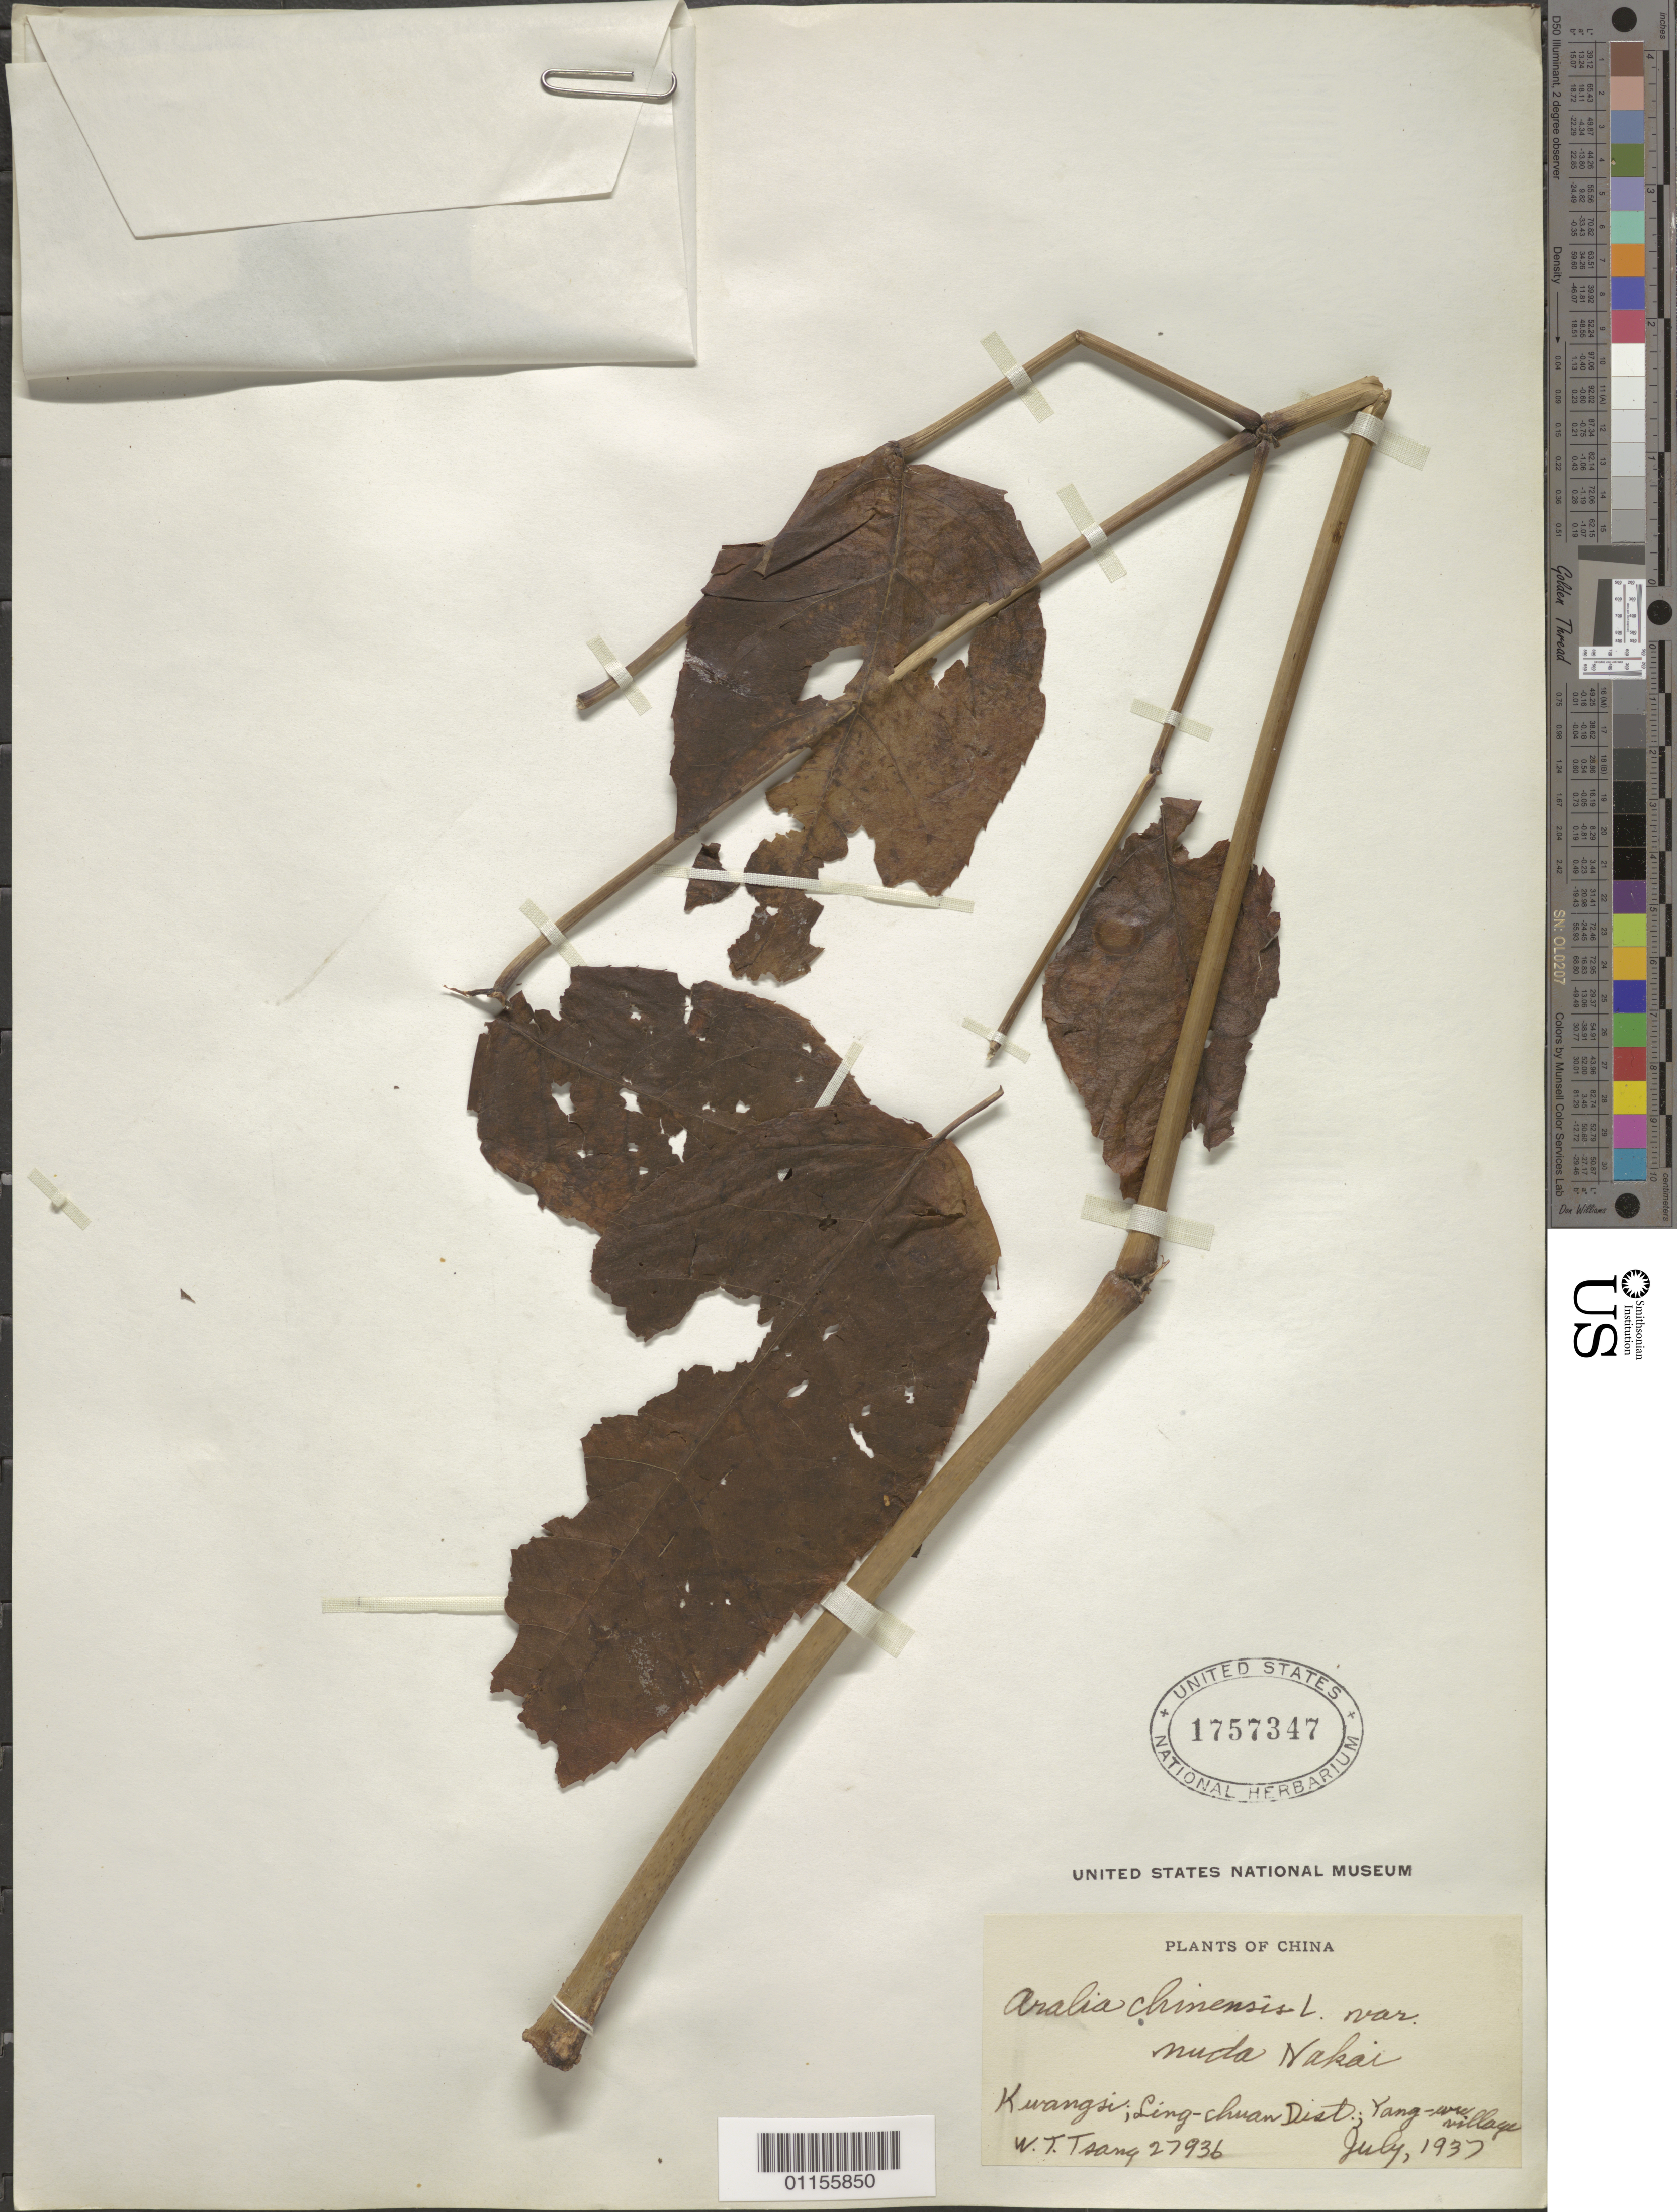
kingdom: Plantae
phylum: Tracheophyta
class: Magnoliopsida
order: Apiales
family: Araliaceae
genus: Aralia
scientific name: Aralia chinensis var. nuda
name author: Nakai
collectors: W. T. Tsang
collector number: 27936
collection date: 1937-07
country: China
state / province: Guangxi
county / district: Ling-chuan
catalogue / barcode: US 1757347